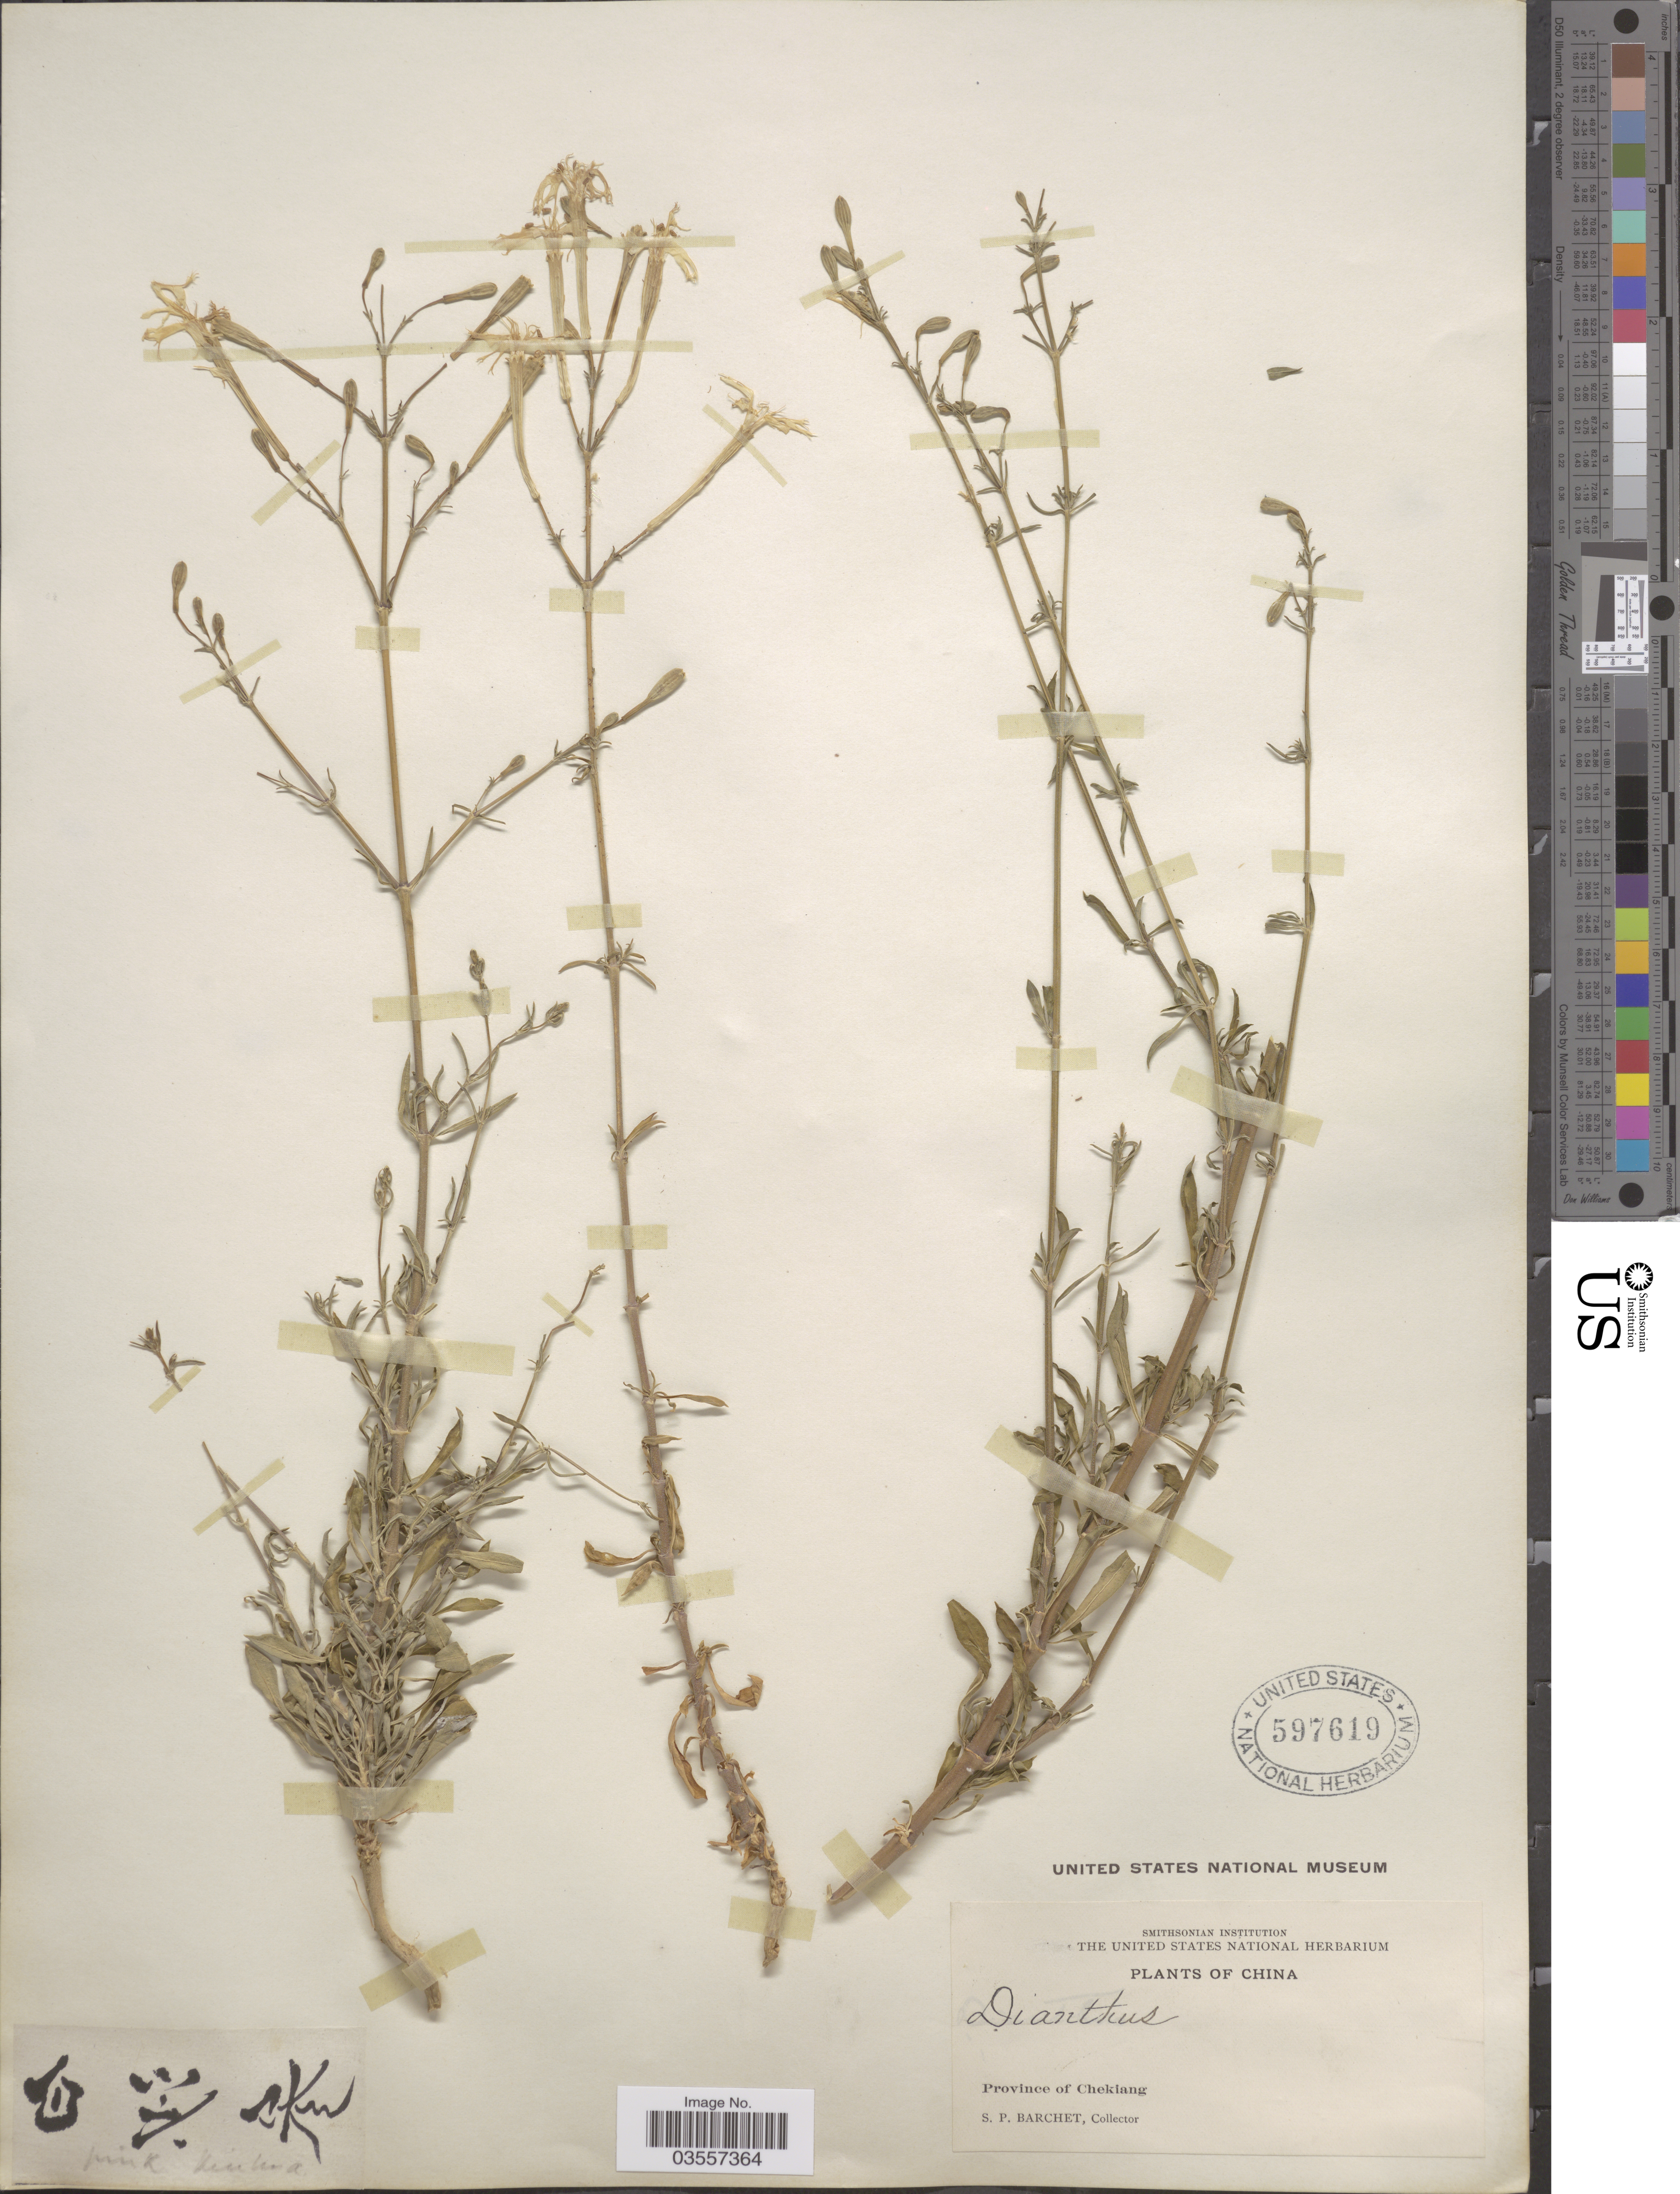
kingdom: Plantae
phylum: Tracheophyta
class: Magnoliopsida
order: Caryophyllales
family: Caryophyllaceae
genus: Dianthus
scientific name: Dianthus sp.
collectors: S. P. Barchet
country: China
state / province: Zhejiang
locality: Province of Chekiang.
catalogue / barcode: US 597619